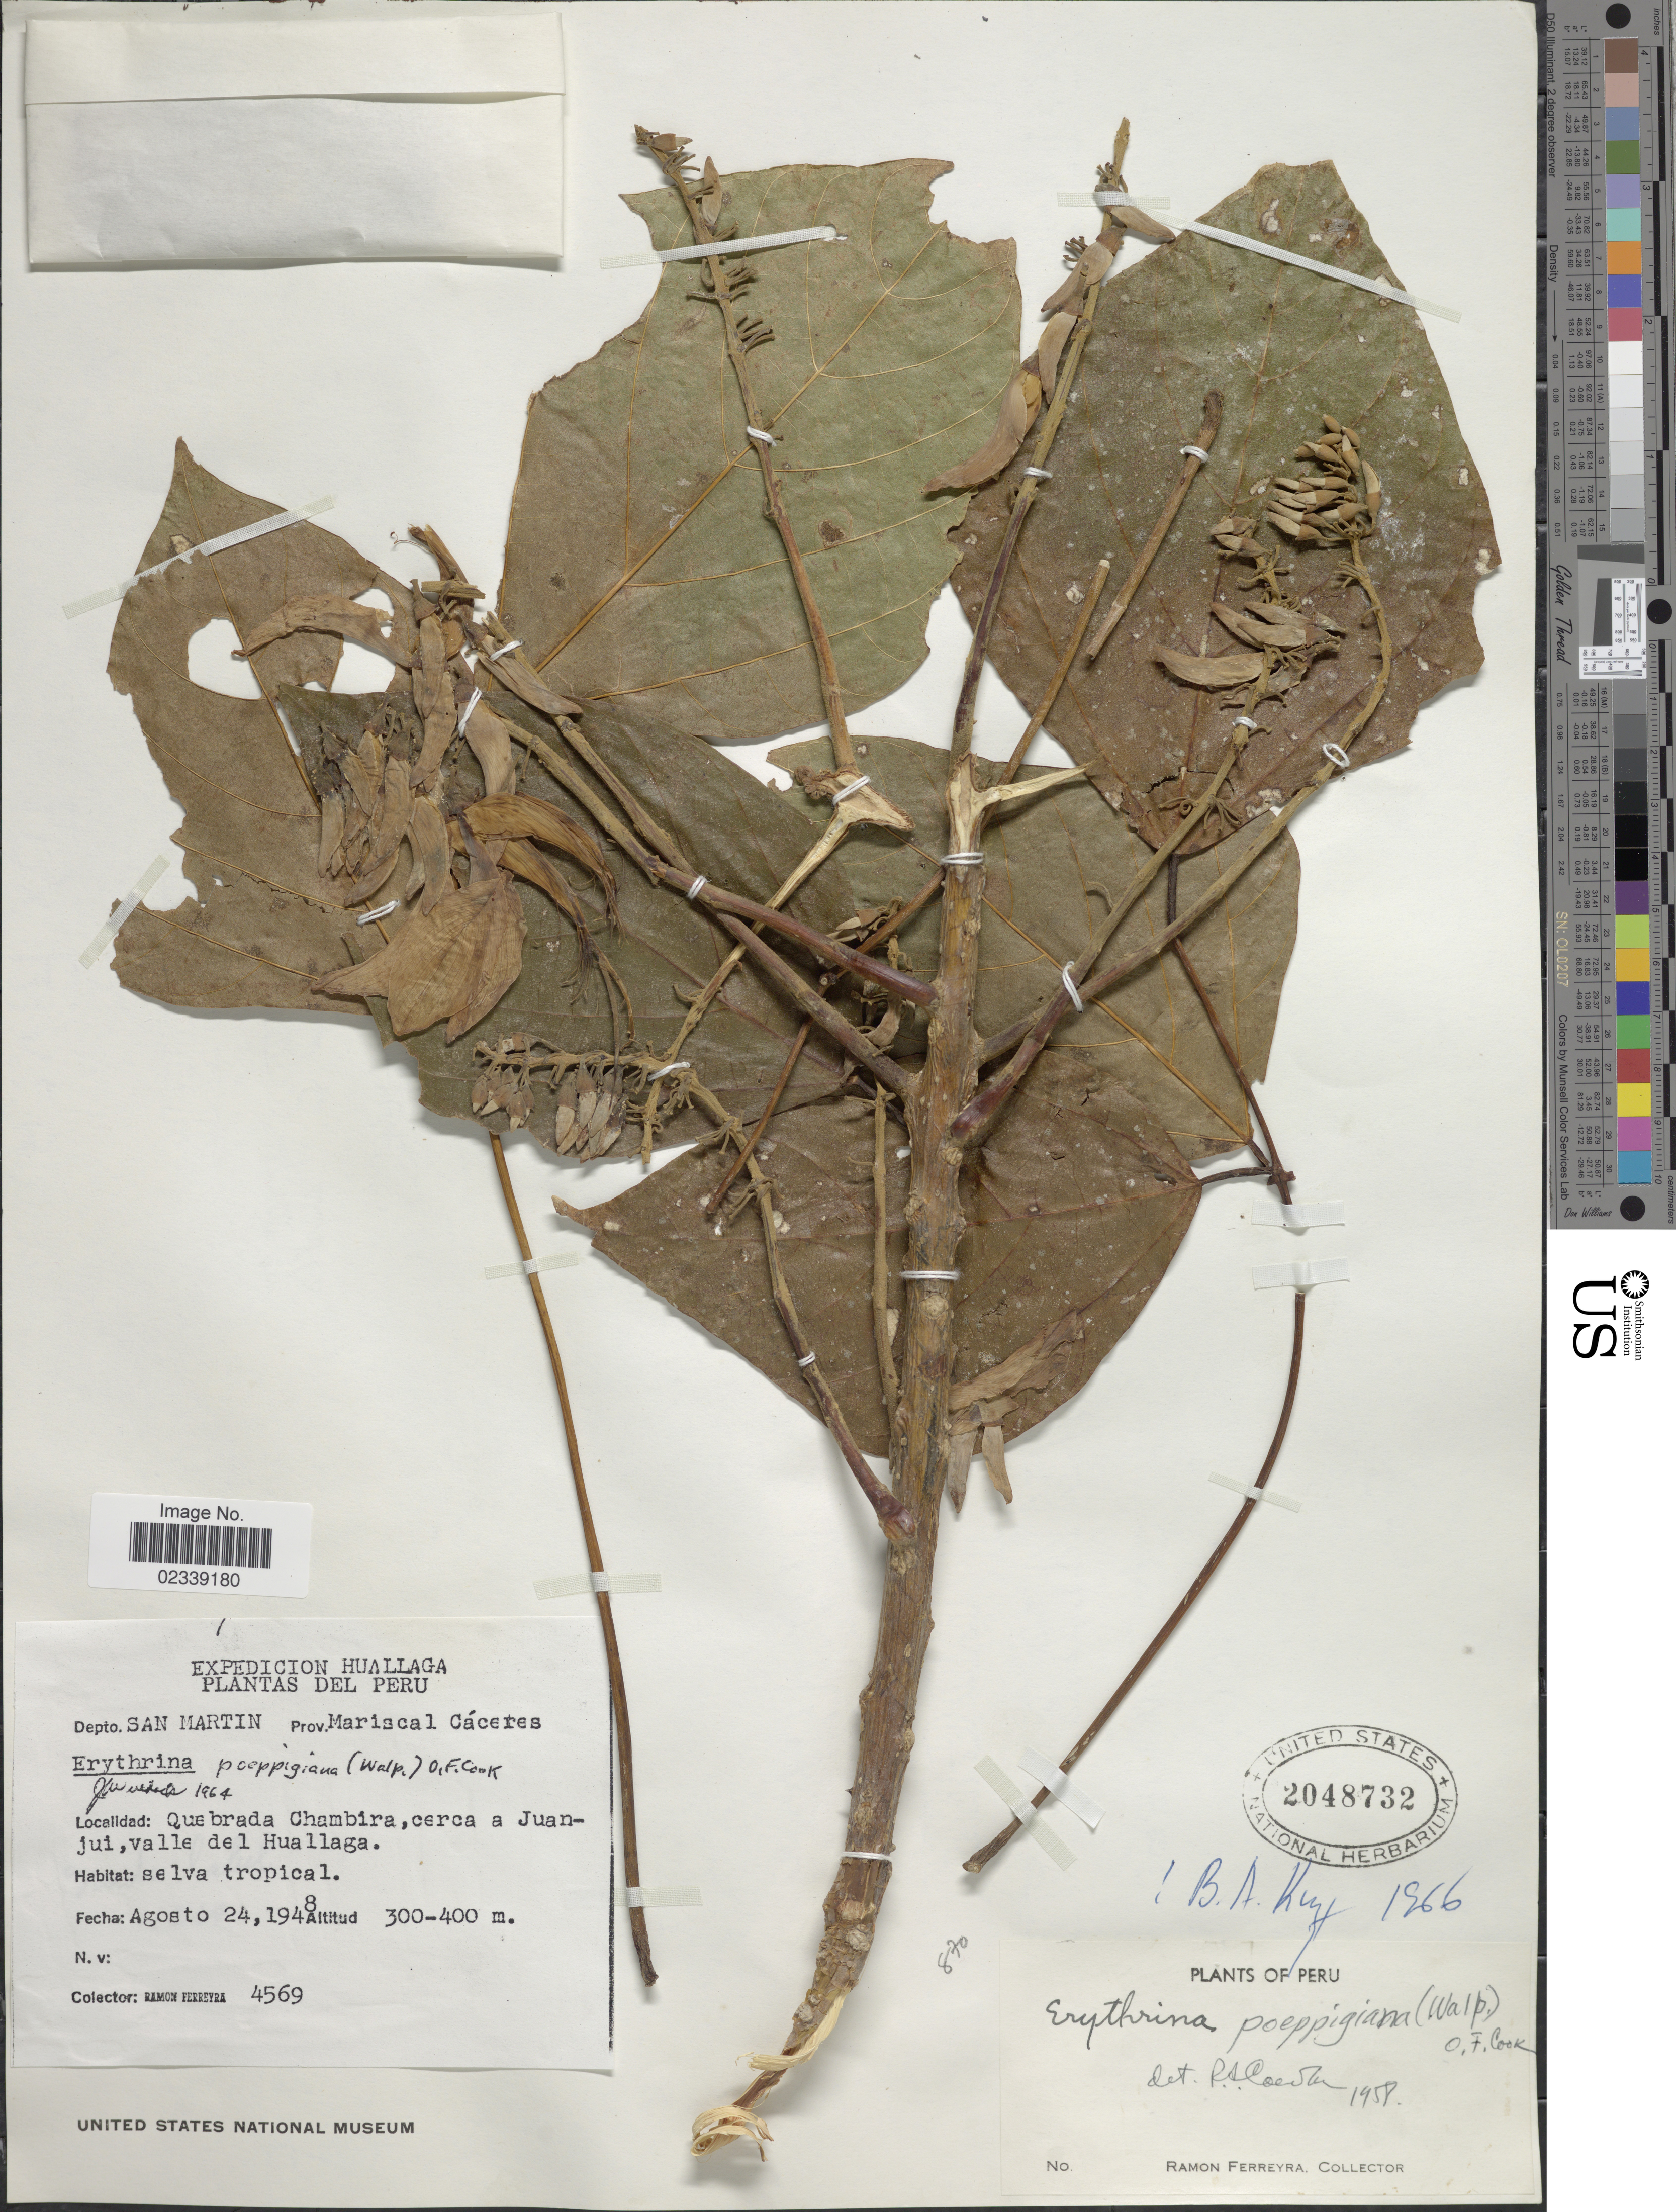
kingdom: Plantae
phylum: Tracheophyta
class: Magnoliopsida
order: Fabales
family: Fabaceae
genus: Erythrina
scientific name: Erythrina poeppigiana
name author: (Walp.) O.F. Cook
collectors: R. A. Ferreyra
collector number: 4569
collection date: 1948-08-24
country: Peru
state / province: San Martín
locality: Huallaga, Quebrada Chambira, cerca a Juanjui, valle del Huallaga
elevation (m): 300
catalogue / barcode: US 2048732